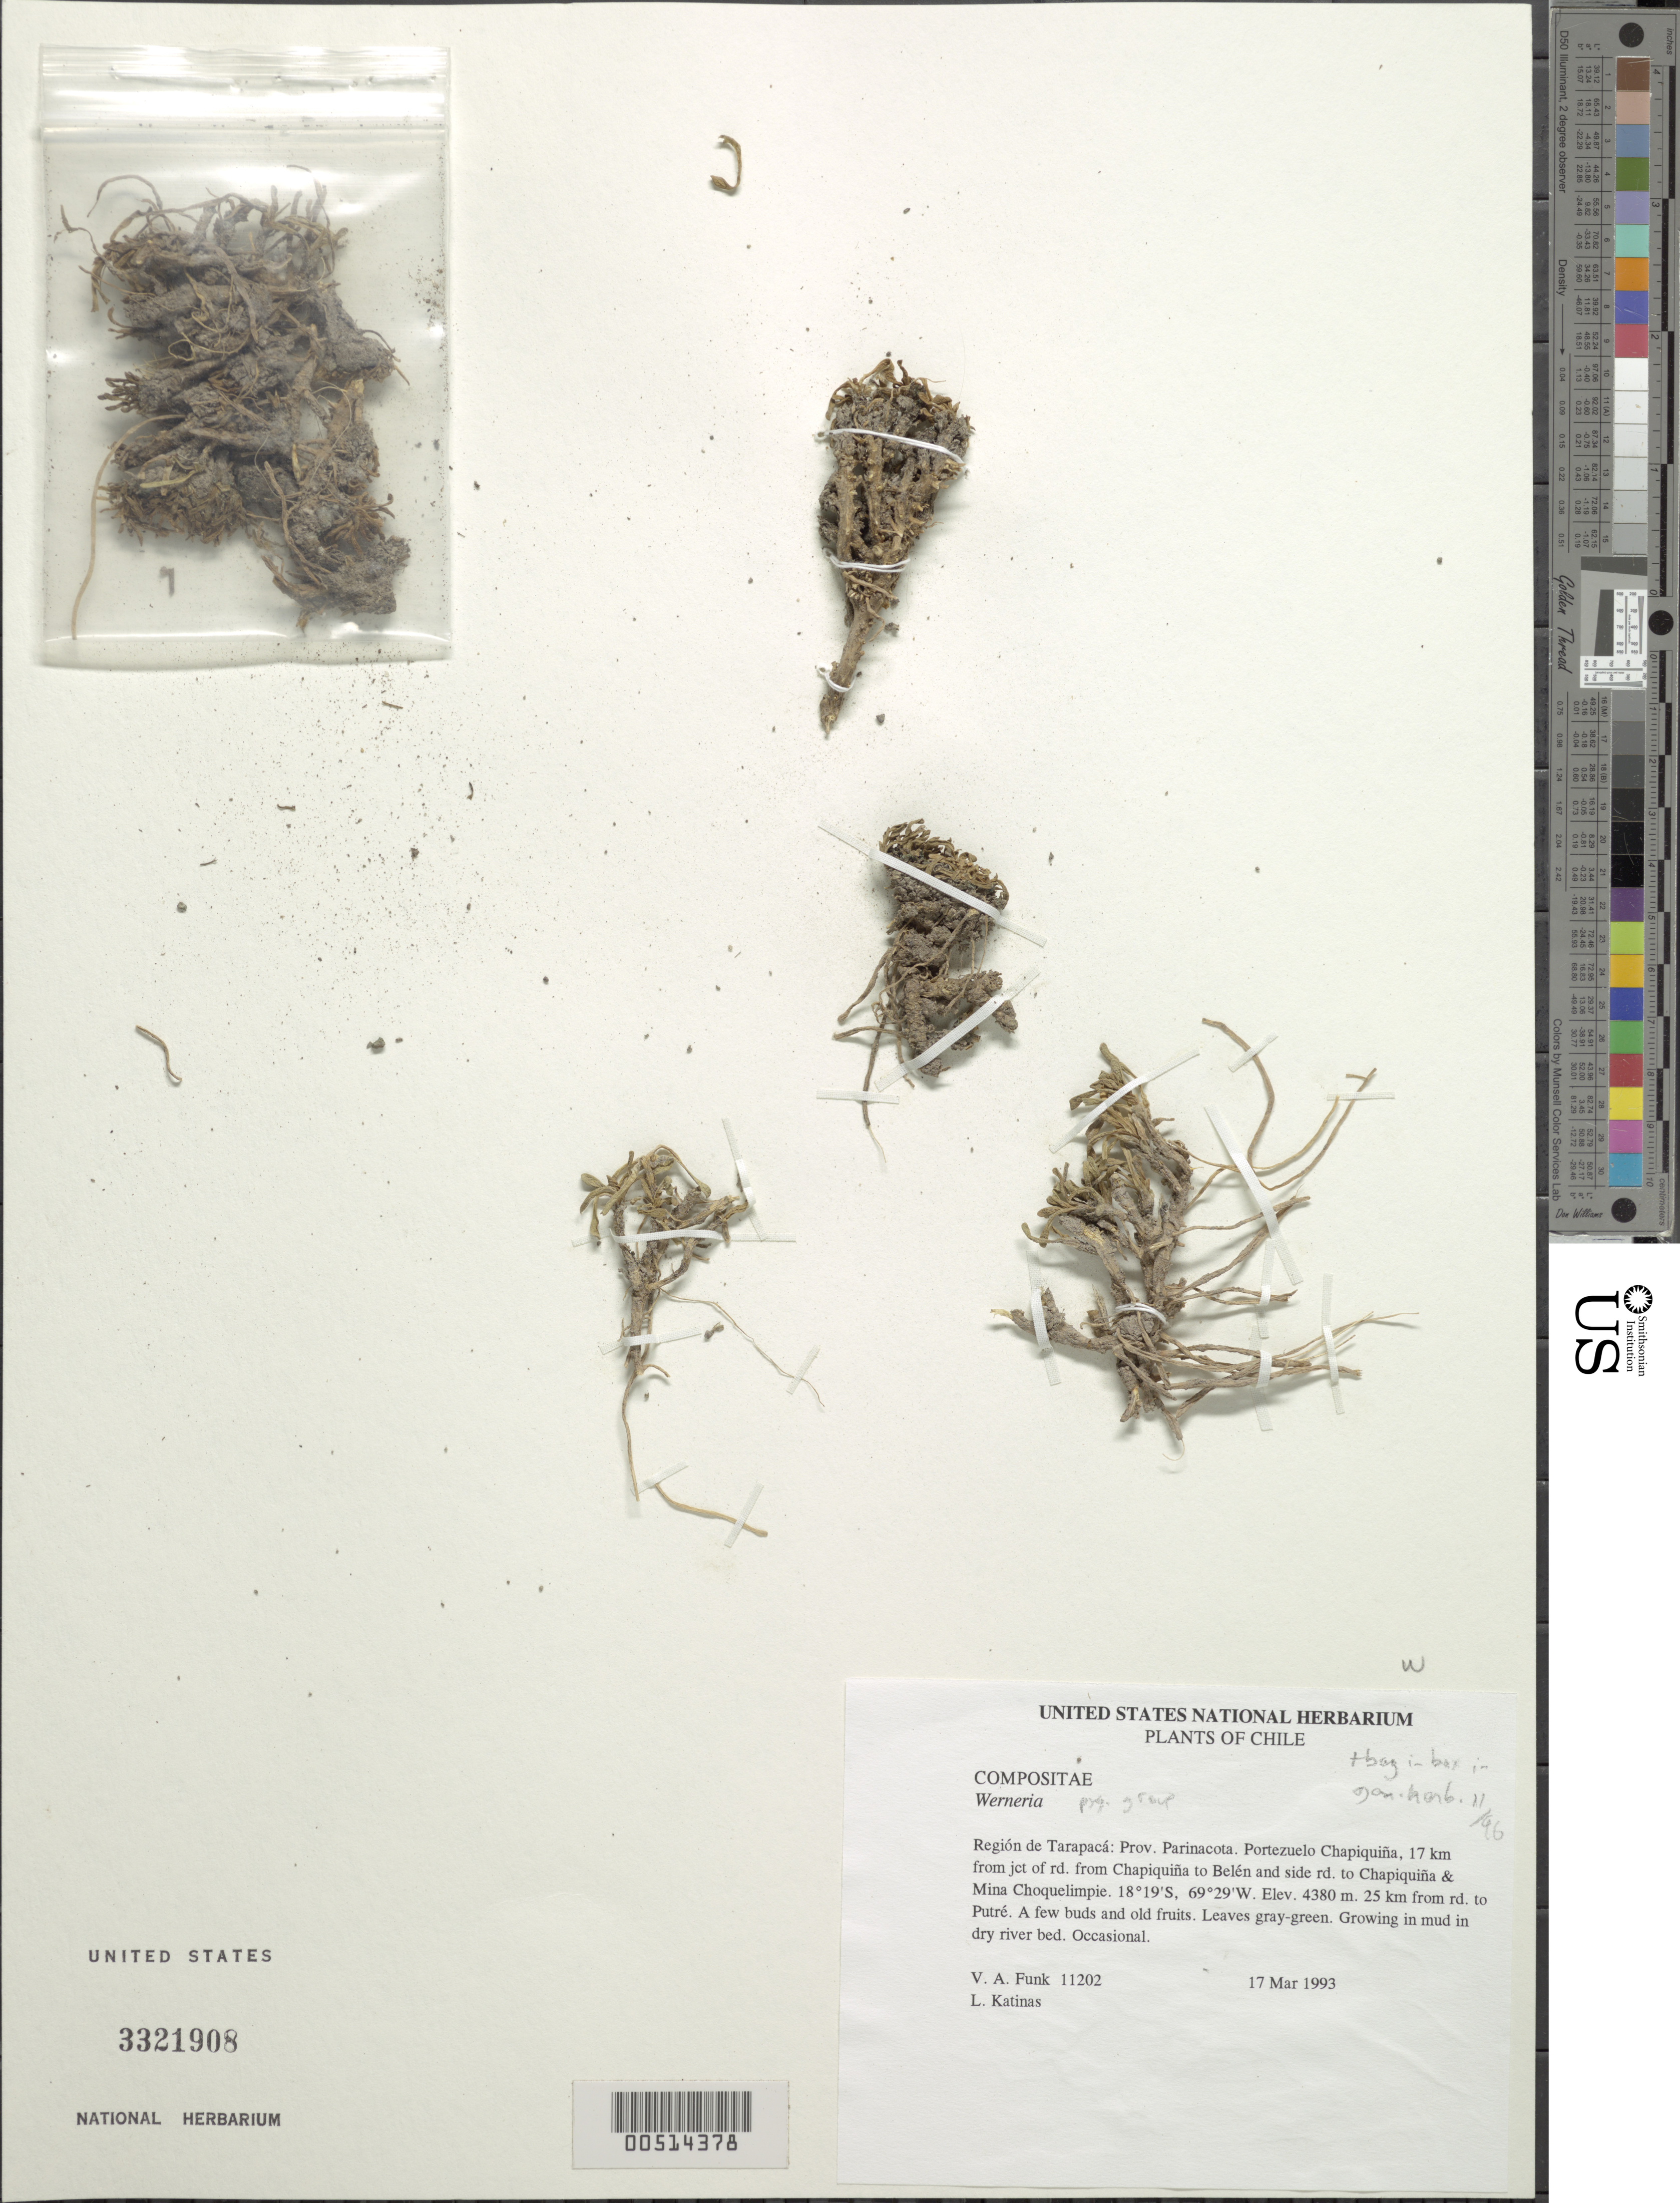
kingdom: Plantae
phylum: Tracheophyta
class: Magnoliopsida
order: Asterales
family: Asteraceae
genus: Werneria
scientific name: Werneria apiculata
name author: Sch. Bip.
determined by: Calvo, Joel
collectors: V. Funk & L. Katinas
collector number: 11202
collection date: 1993-03-17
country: Chile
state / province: Tarapacá (I)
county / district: Parinacota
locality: Portezuelo Chapiquiña, 17 km from jct of rd. from Chapiquiña to Belén and side rr. to Chapiquiña & Mina Choquelimpie. 25 km from rd. to Putré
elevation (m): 4380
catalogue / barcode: US 3321908